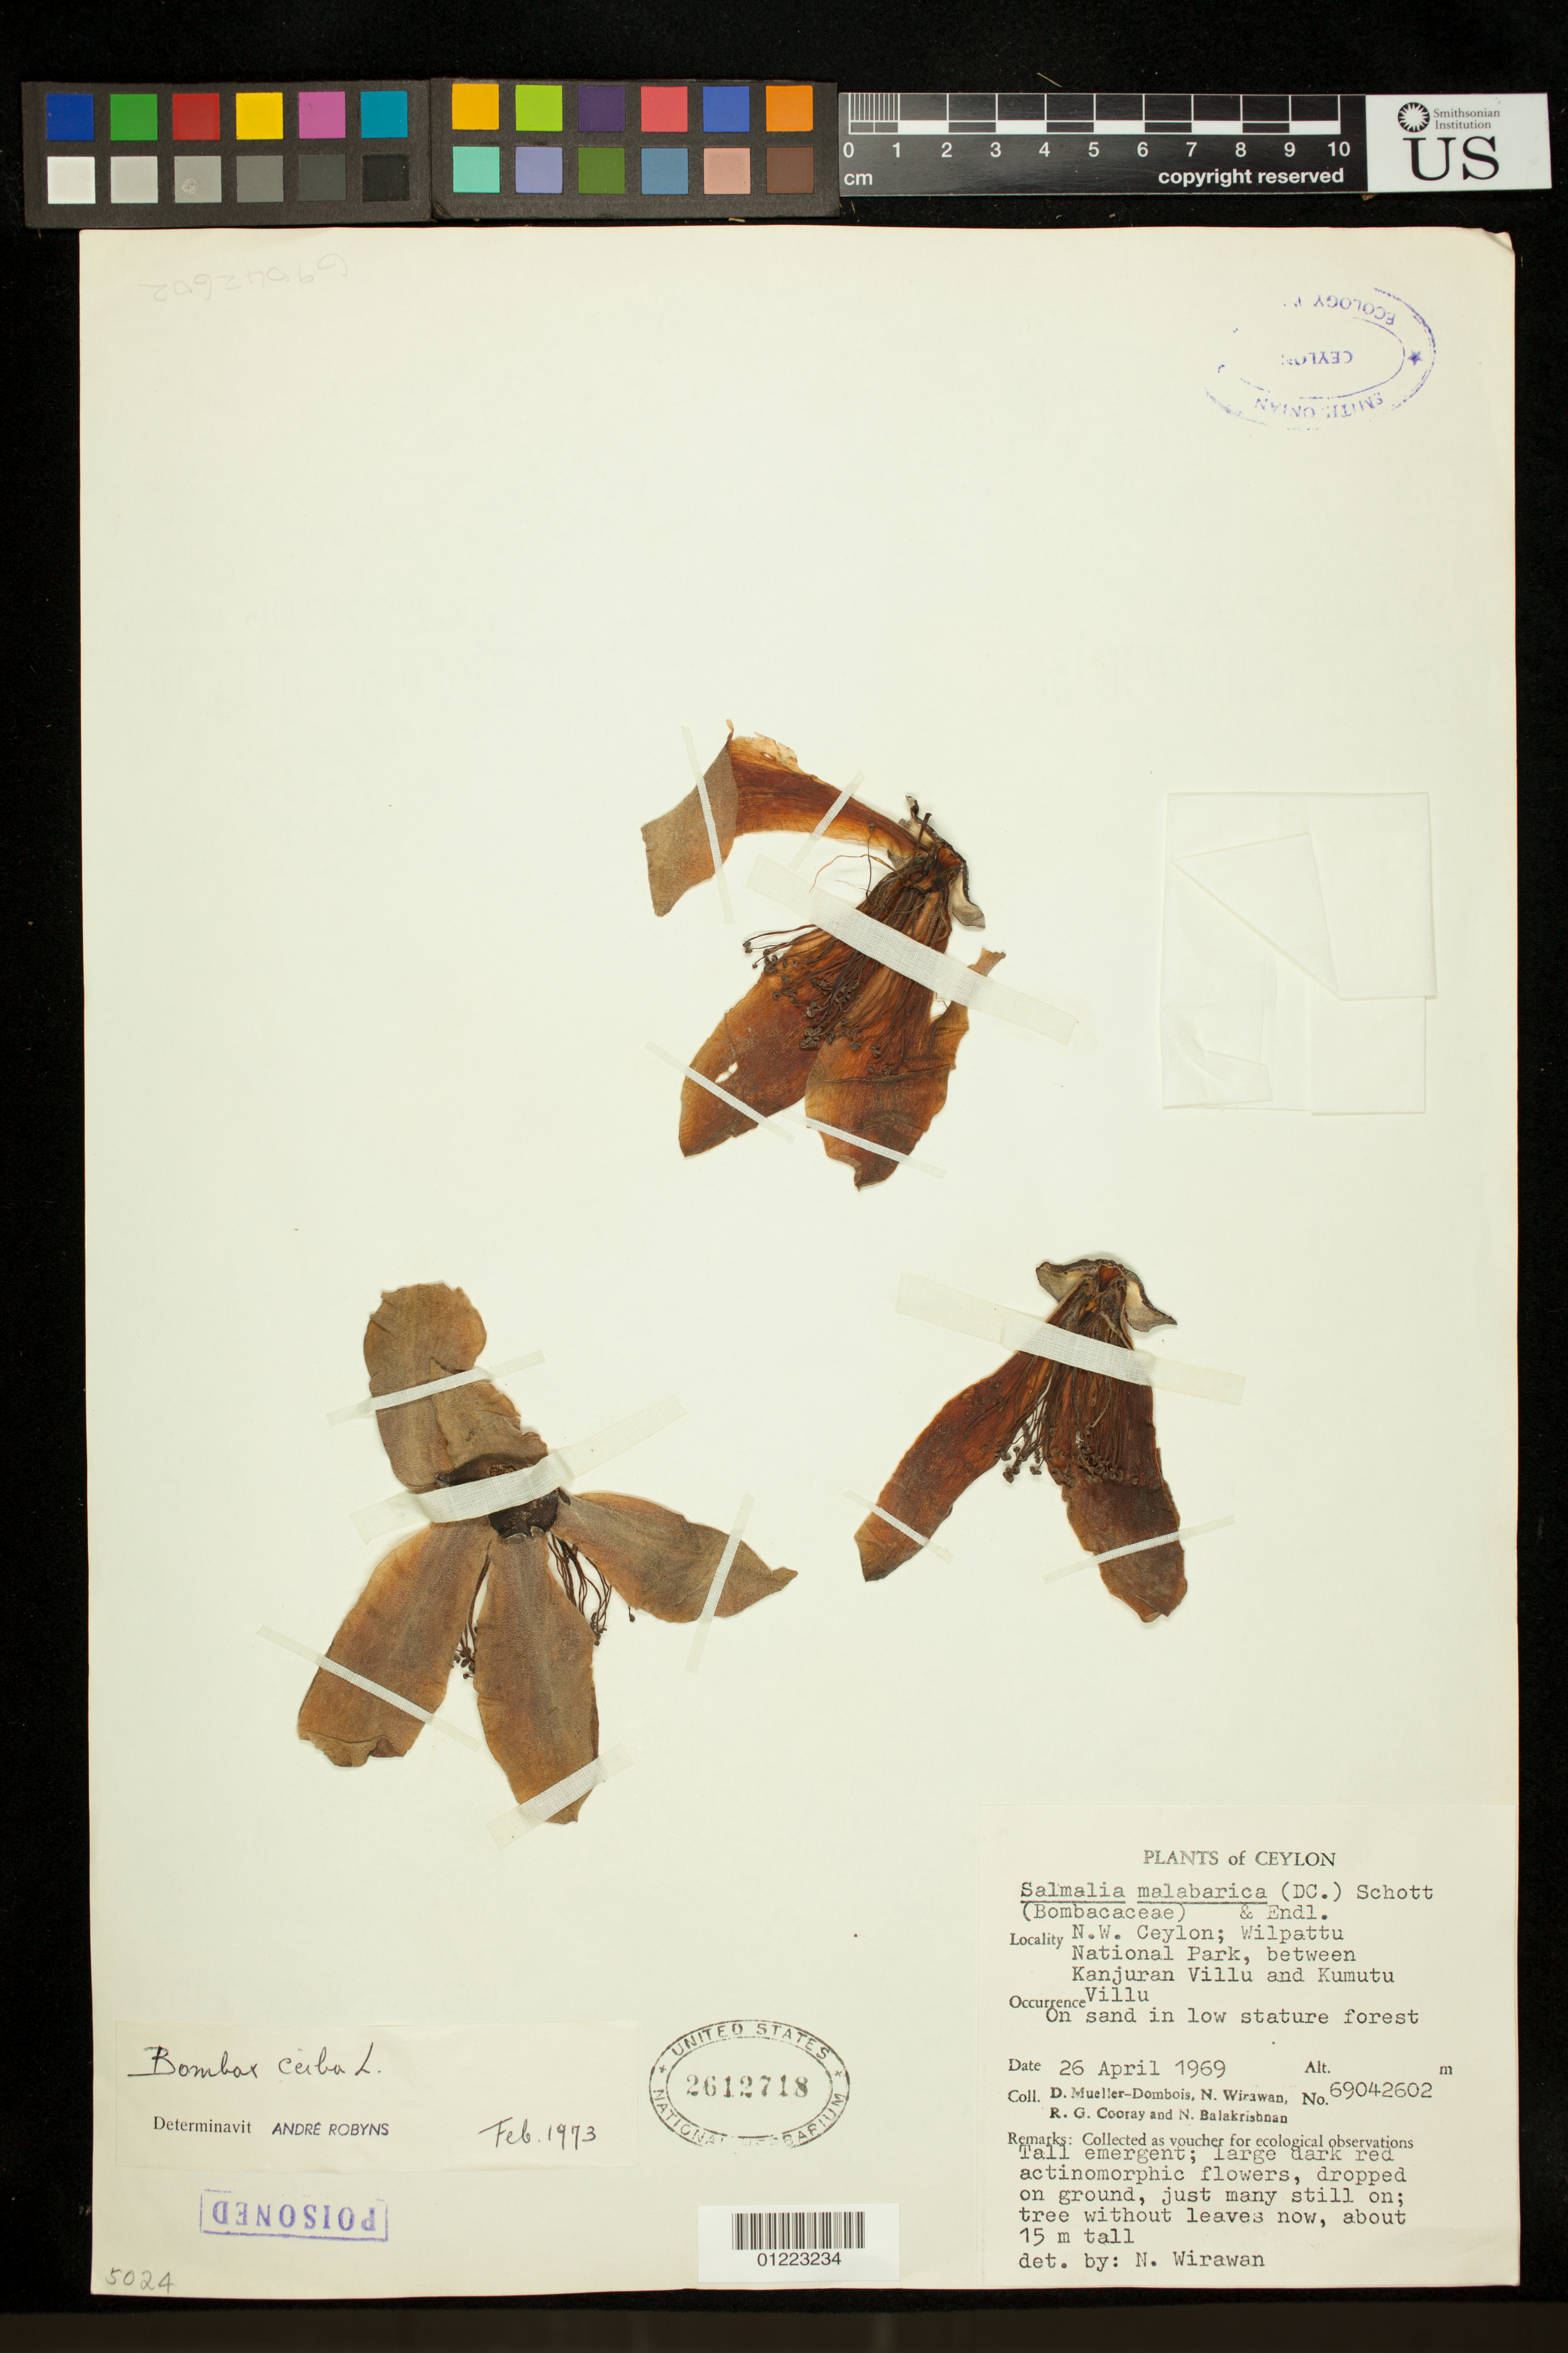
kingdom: Plantae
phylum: Tracheophyta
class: Magnoliopsida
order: Malvales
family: Malvaceae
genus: Bombax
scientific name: Bombax ceiba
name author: L.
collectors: D. Mueller-Dombois, N. Wirawan, R. Cooray & N. Balakrishnan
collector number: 69042602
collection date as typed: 4/26/1969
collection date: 1969-04-26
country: Sri Lanka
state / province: North Western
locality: North West Ceylon; Wilpattu National Park, between Kanjuran Villu and Kumutu Villu. On sand in low stature forest.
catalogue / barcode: US 2612718